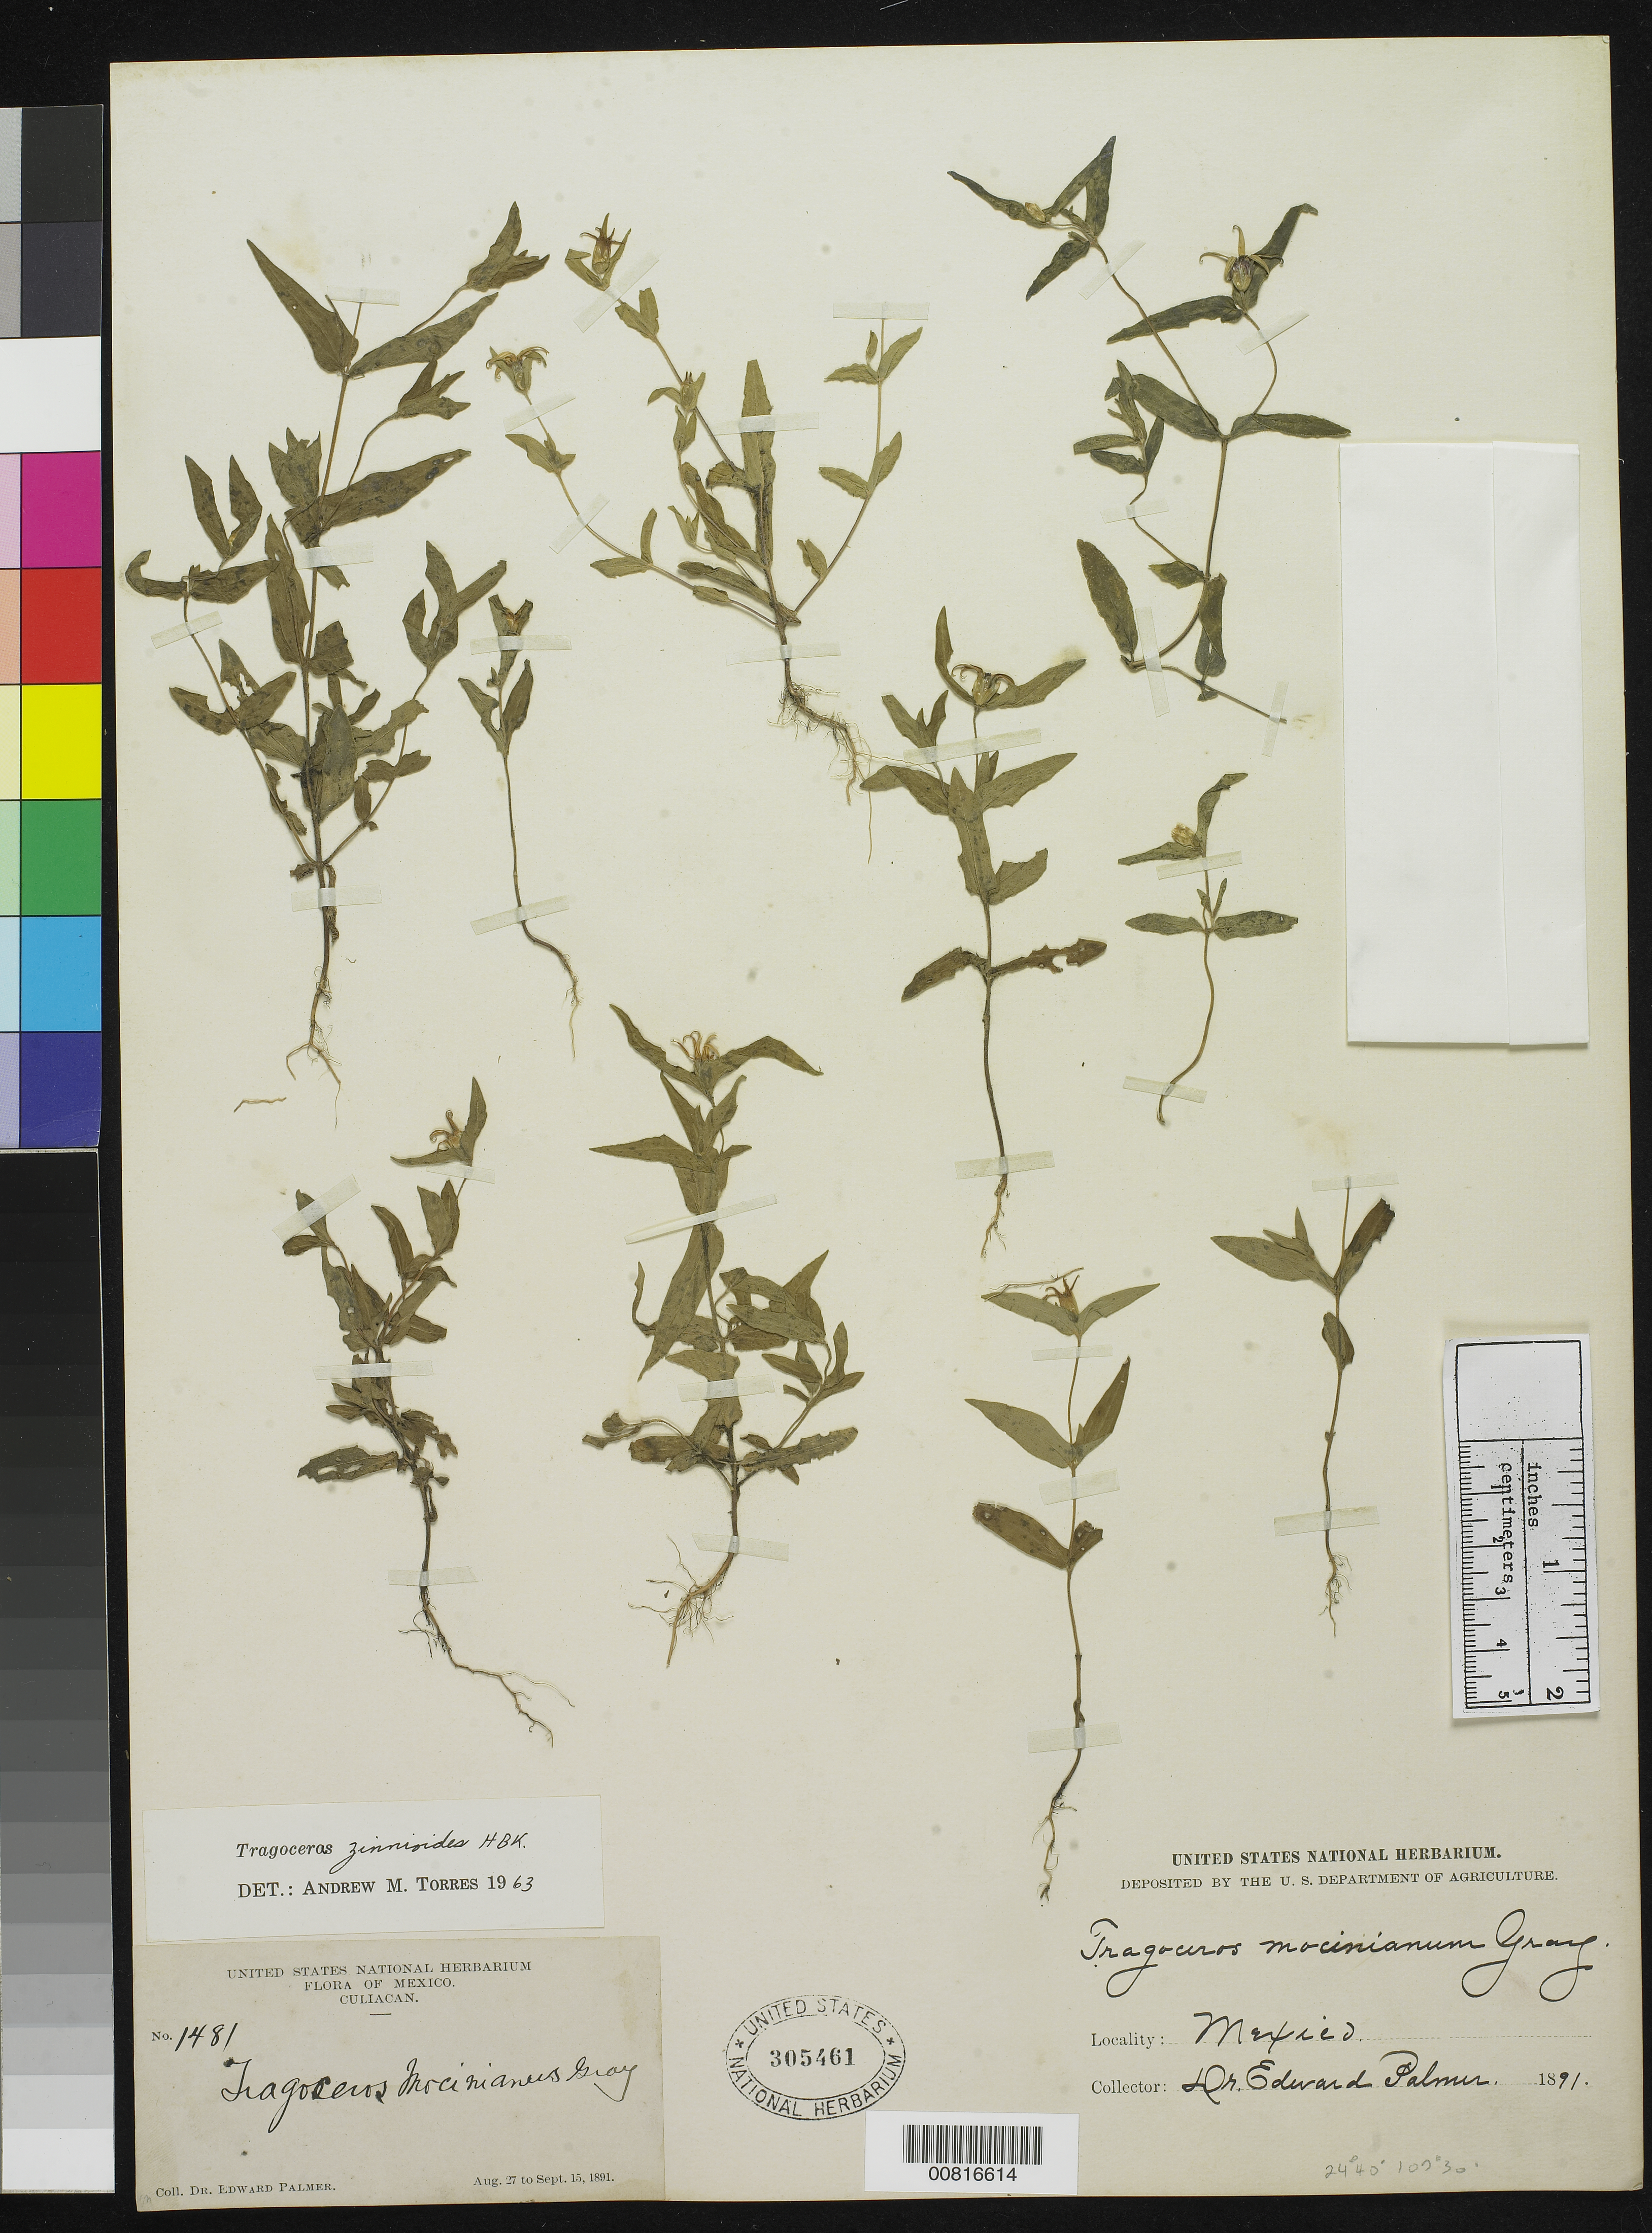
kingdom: Plantae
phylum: Tracheophyta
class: Magnoliopsida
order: Asterales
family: Asteraceae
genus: Tragoceros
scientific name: Tragoceros zinnioides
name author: Kunth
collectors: E. Palmer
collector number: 1481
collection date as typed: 27 Aug 1891 to 15 Sep 1891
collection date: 1891-08-27/1891-09-15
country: Mexico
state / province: Sinaloa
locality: Culiacan, Sinaloa.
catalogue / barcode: US 305461